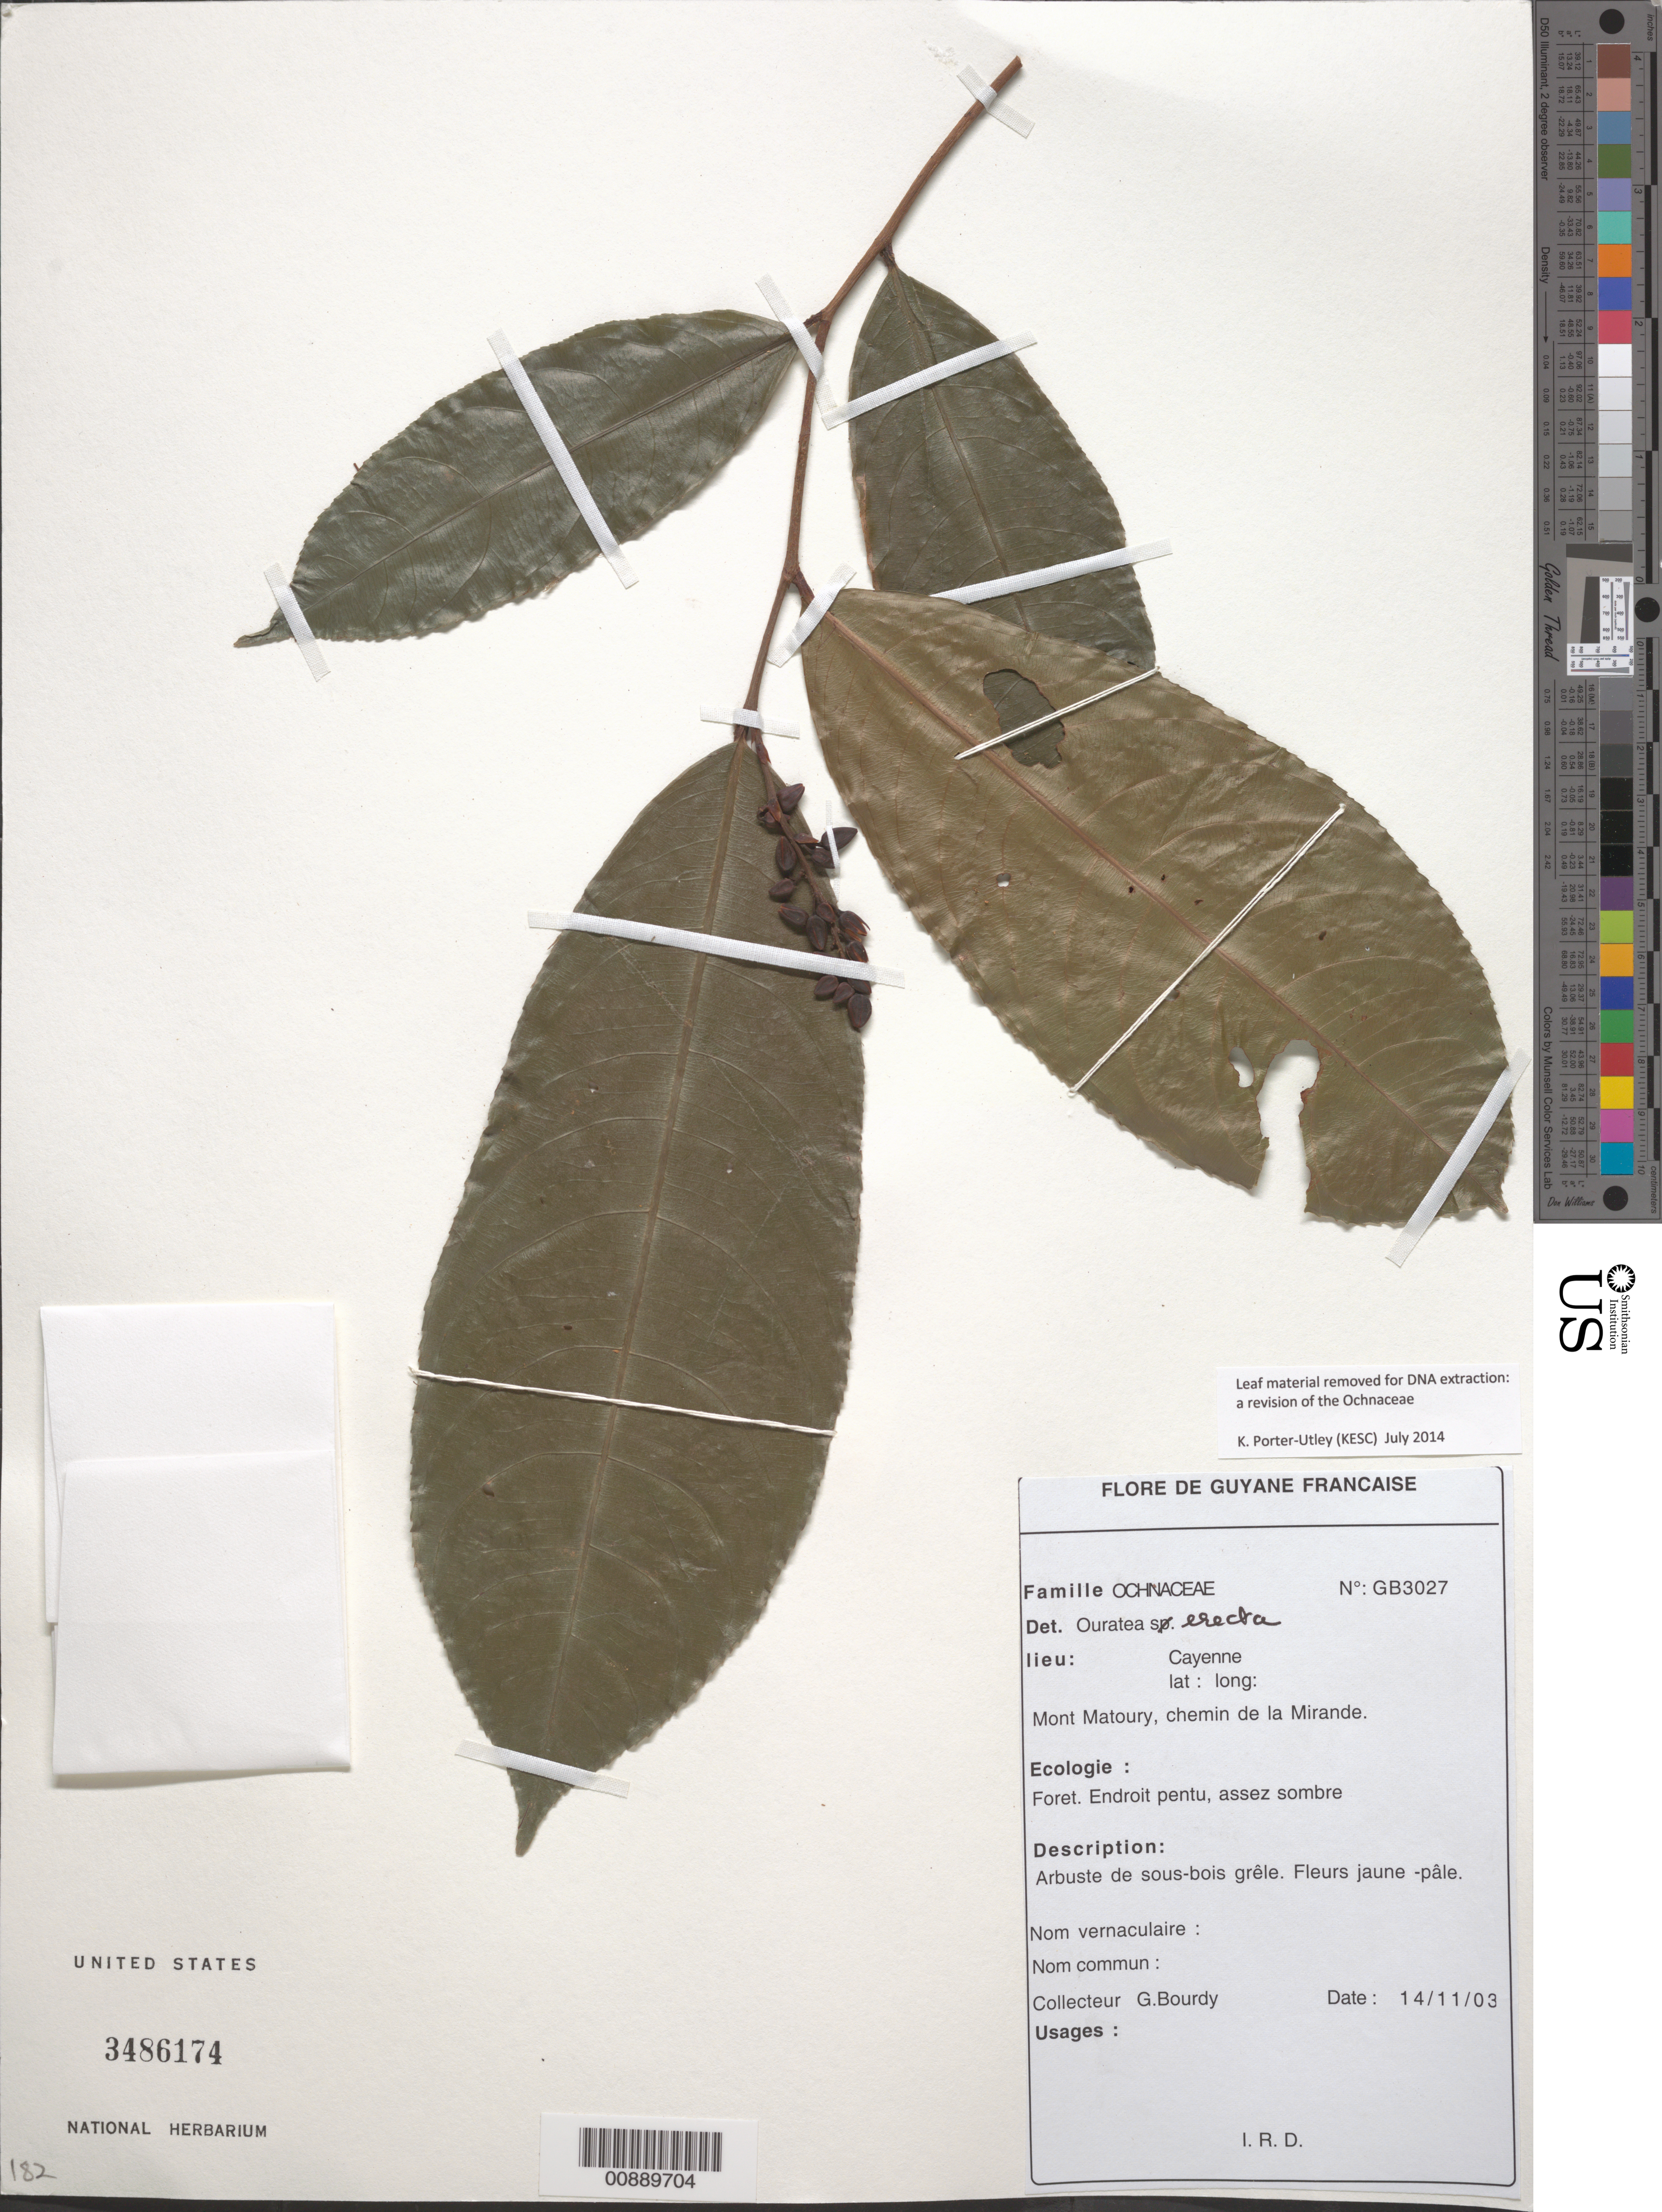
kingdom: Plantae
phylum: Tracheophyta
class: Magnoliopsida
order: Malpighiales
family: Ochnaceae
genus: Ouratea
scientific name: Ouratea erecta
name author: Sastre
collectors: G. Bourdy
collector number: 3027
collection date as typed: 14-Nov-03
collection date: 2003-11-14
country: French Guiana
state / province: Cayenne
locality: Cayenne, chemin de la Mirande, Mont Matoury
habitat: Forêt, endroit pentu, assez sombre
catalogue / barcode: US 3486174